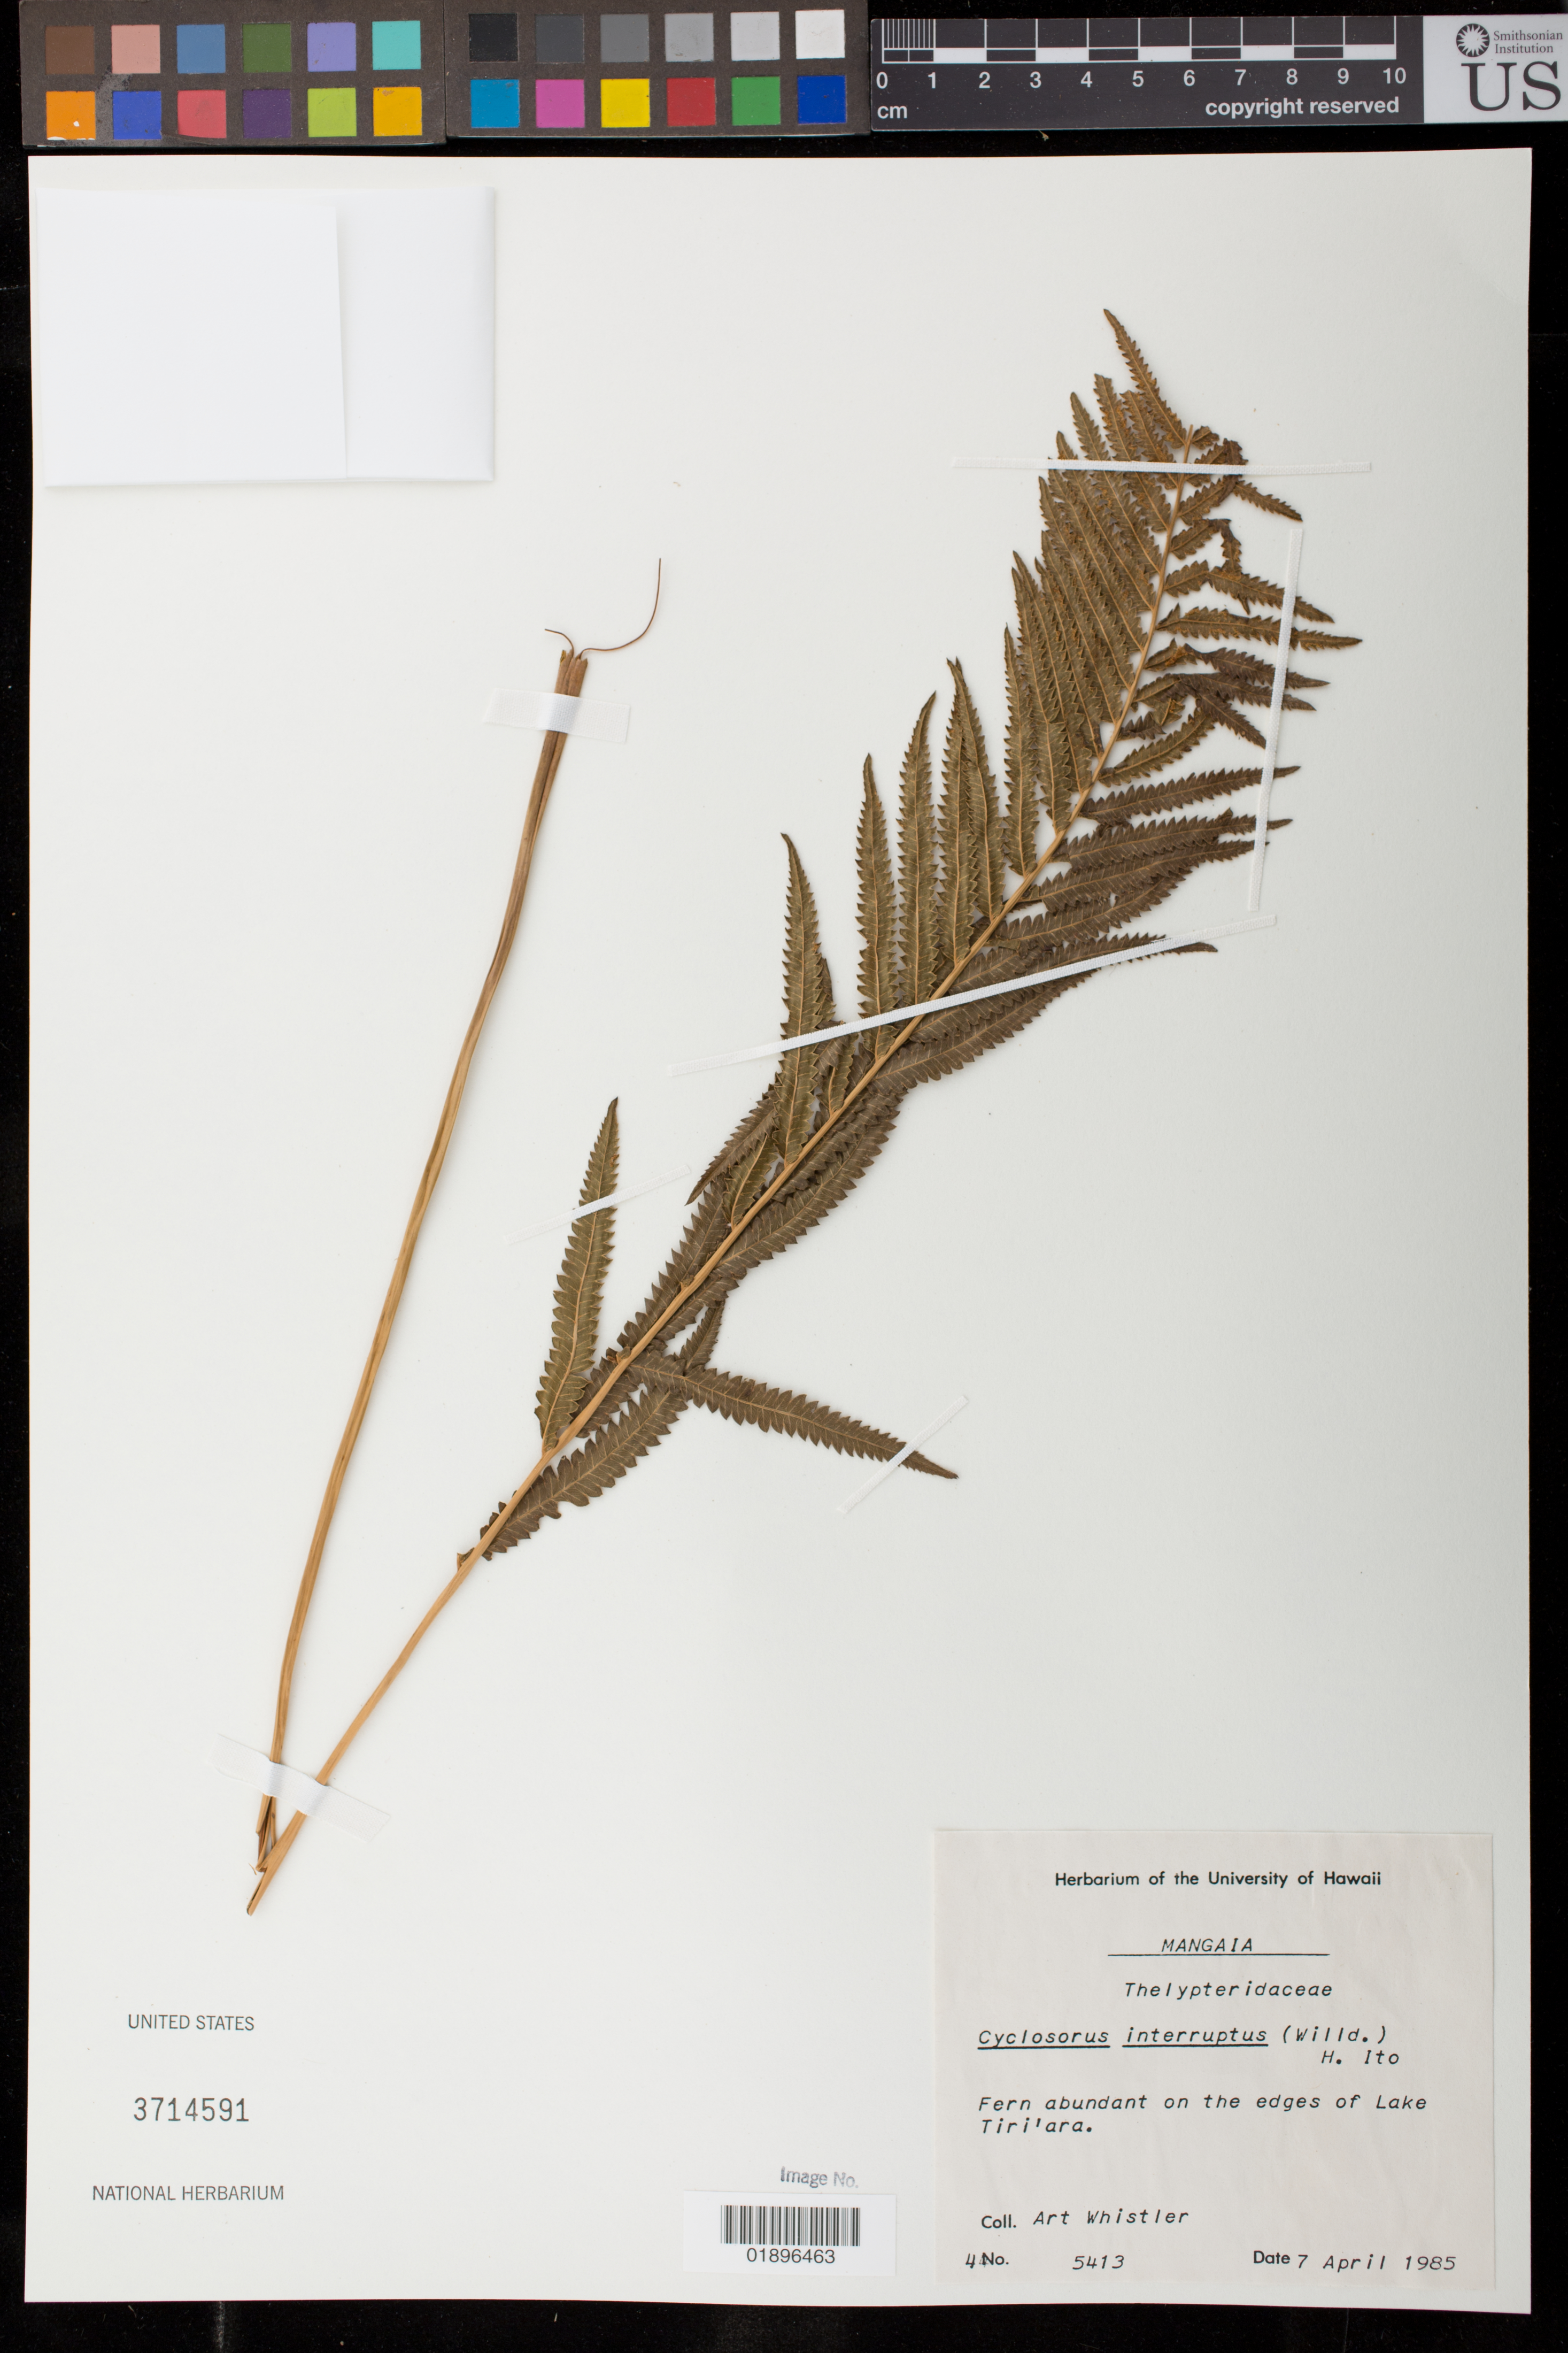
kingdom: Plantae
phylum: Tracheophyta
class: Polypodiopsida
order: Polypodiales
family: Thelypteridaceae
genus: Cyclosorus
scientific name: Cyclosorus interruptus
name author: (Willd.) H. Itô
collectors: A. Whistler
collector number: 5413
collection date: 1985-04-07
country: Cook Islands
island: Mangaia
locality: Edges of Lake Tiri'ara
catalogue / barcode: US 3714591